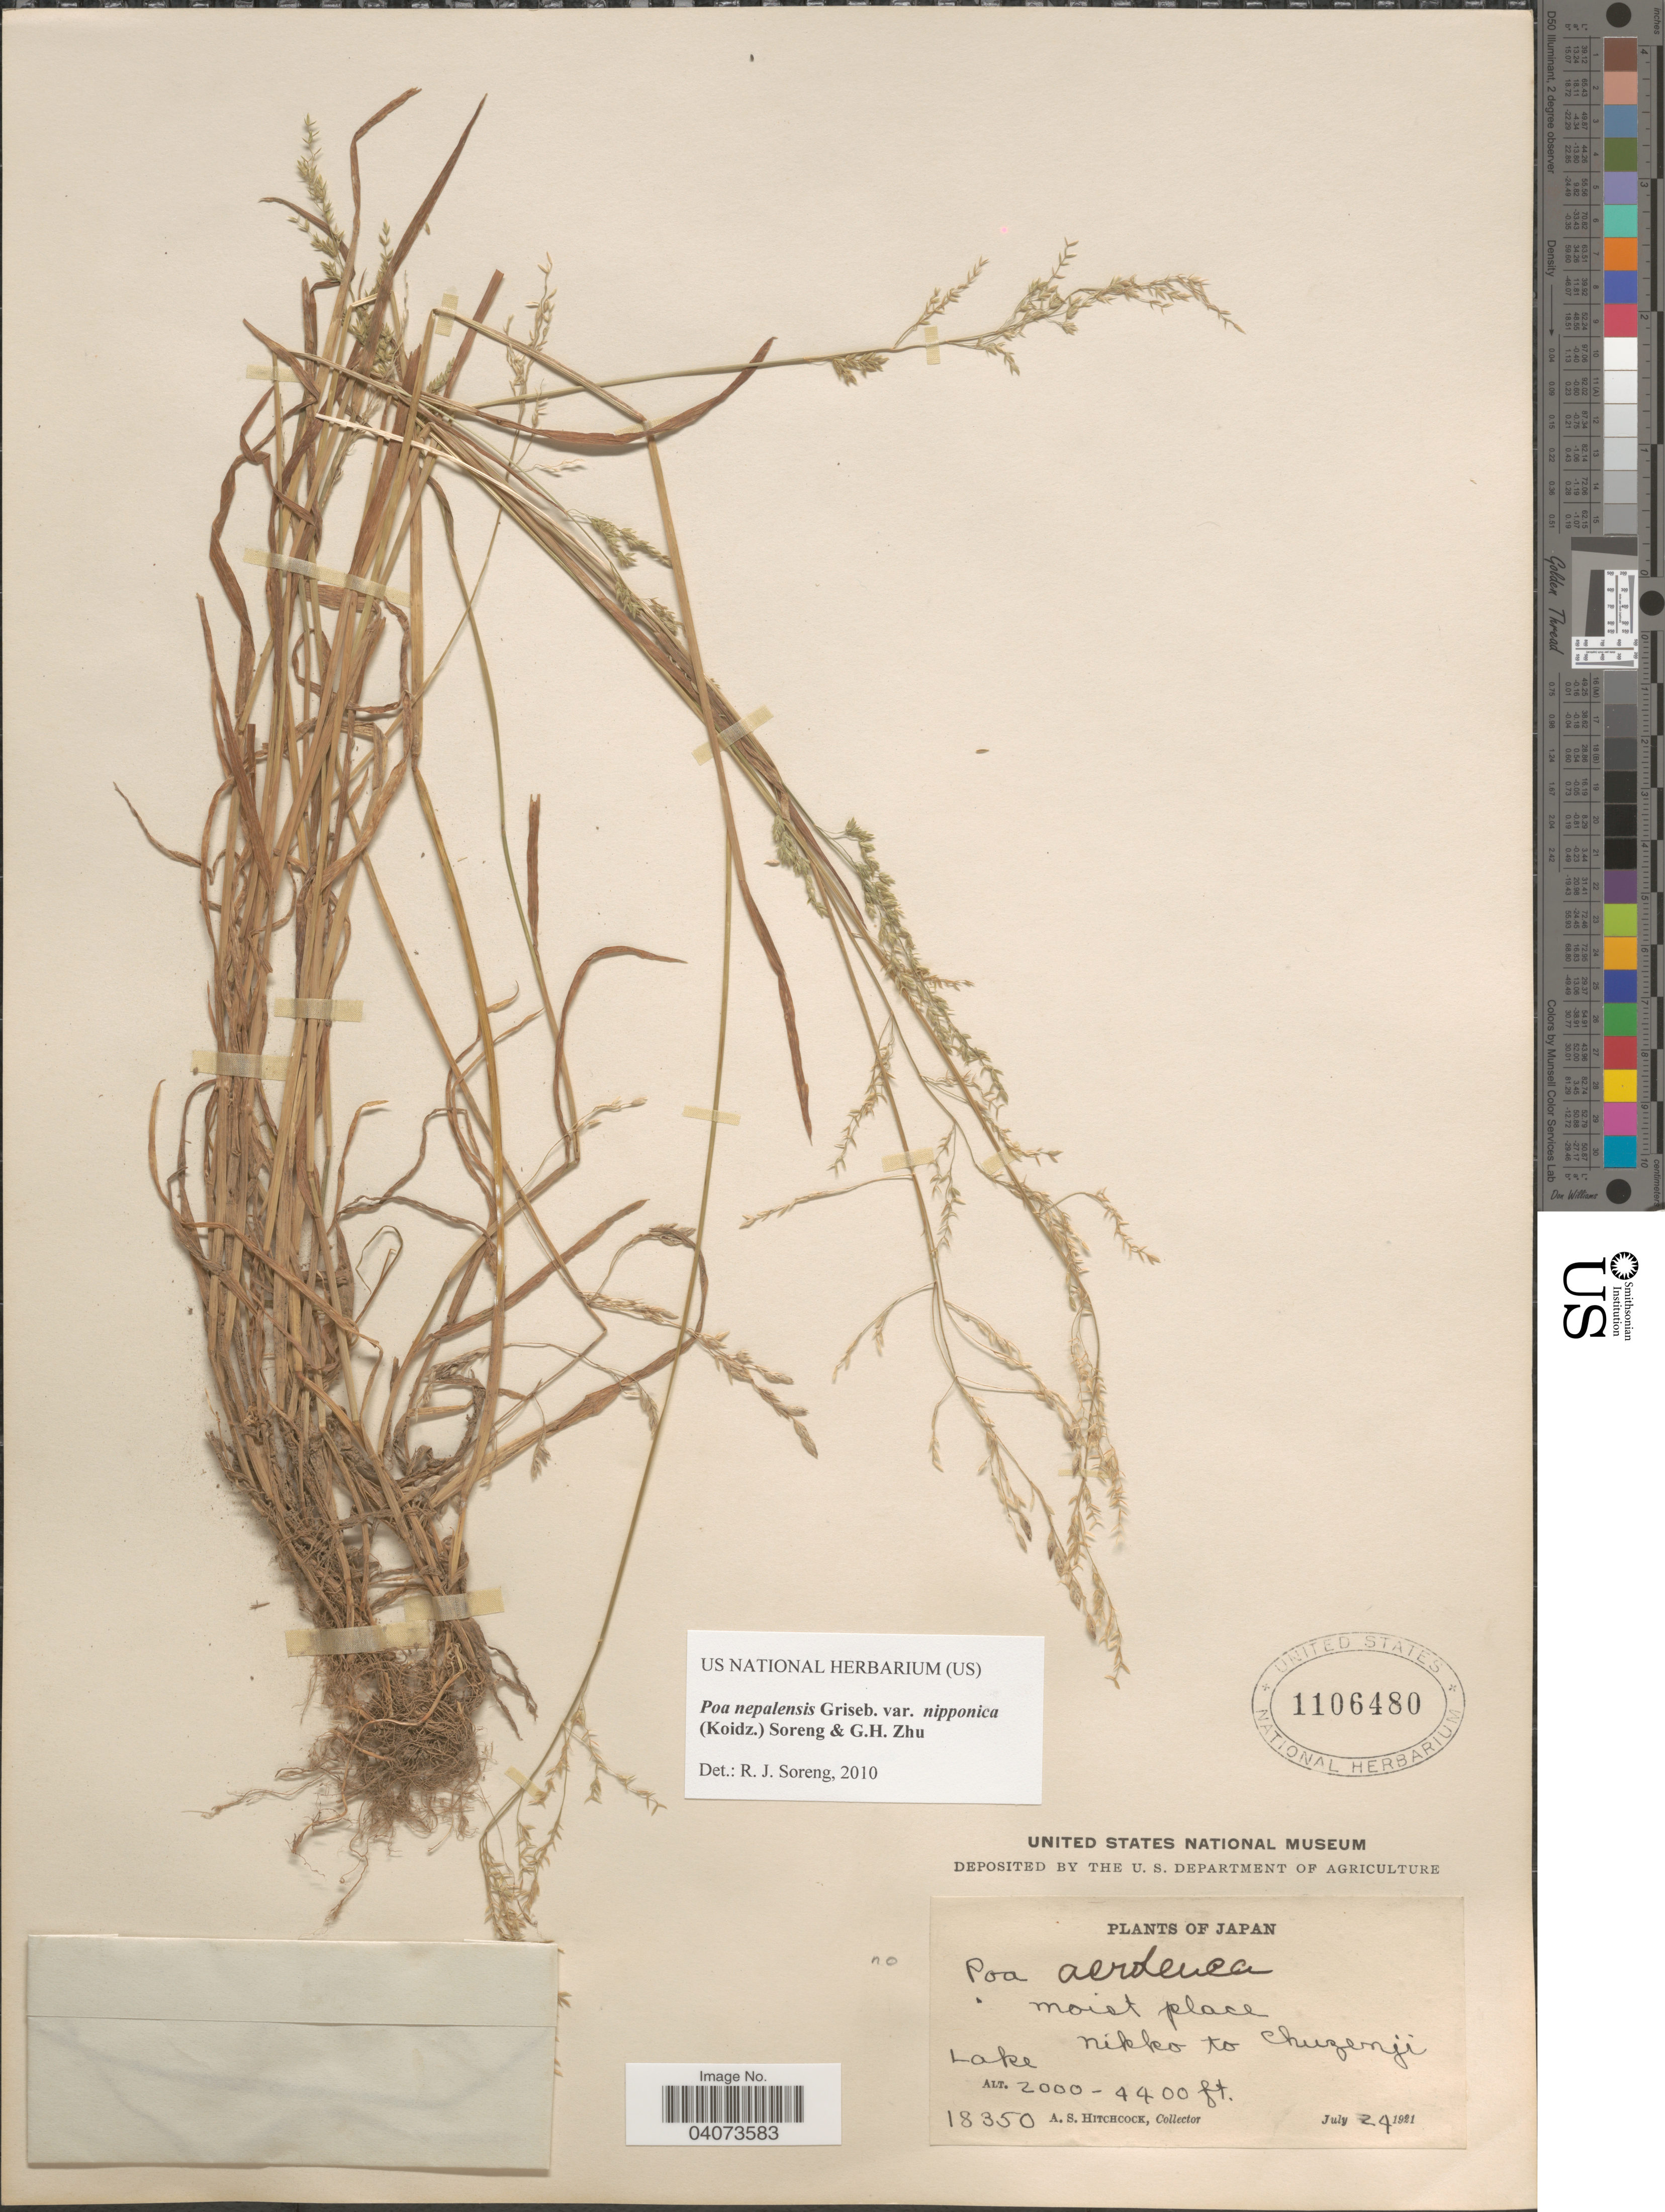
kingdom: Plantae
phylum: Tracheophyta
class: Liliopsida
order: Poales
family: Poaceae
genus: Poa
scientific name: Poa nepalensis var. nipponica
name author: (Koidz.) Soreng & G.H. Zhu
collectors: A. S. Hitchcock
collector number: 18350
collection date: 1921-07-24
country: Japan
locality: Moist place. Nikko to Chuzenji Lake.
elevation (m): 610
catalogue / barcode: US 1106480